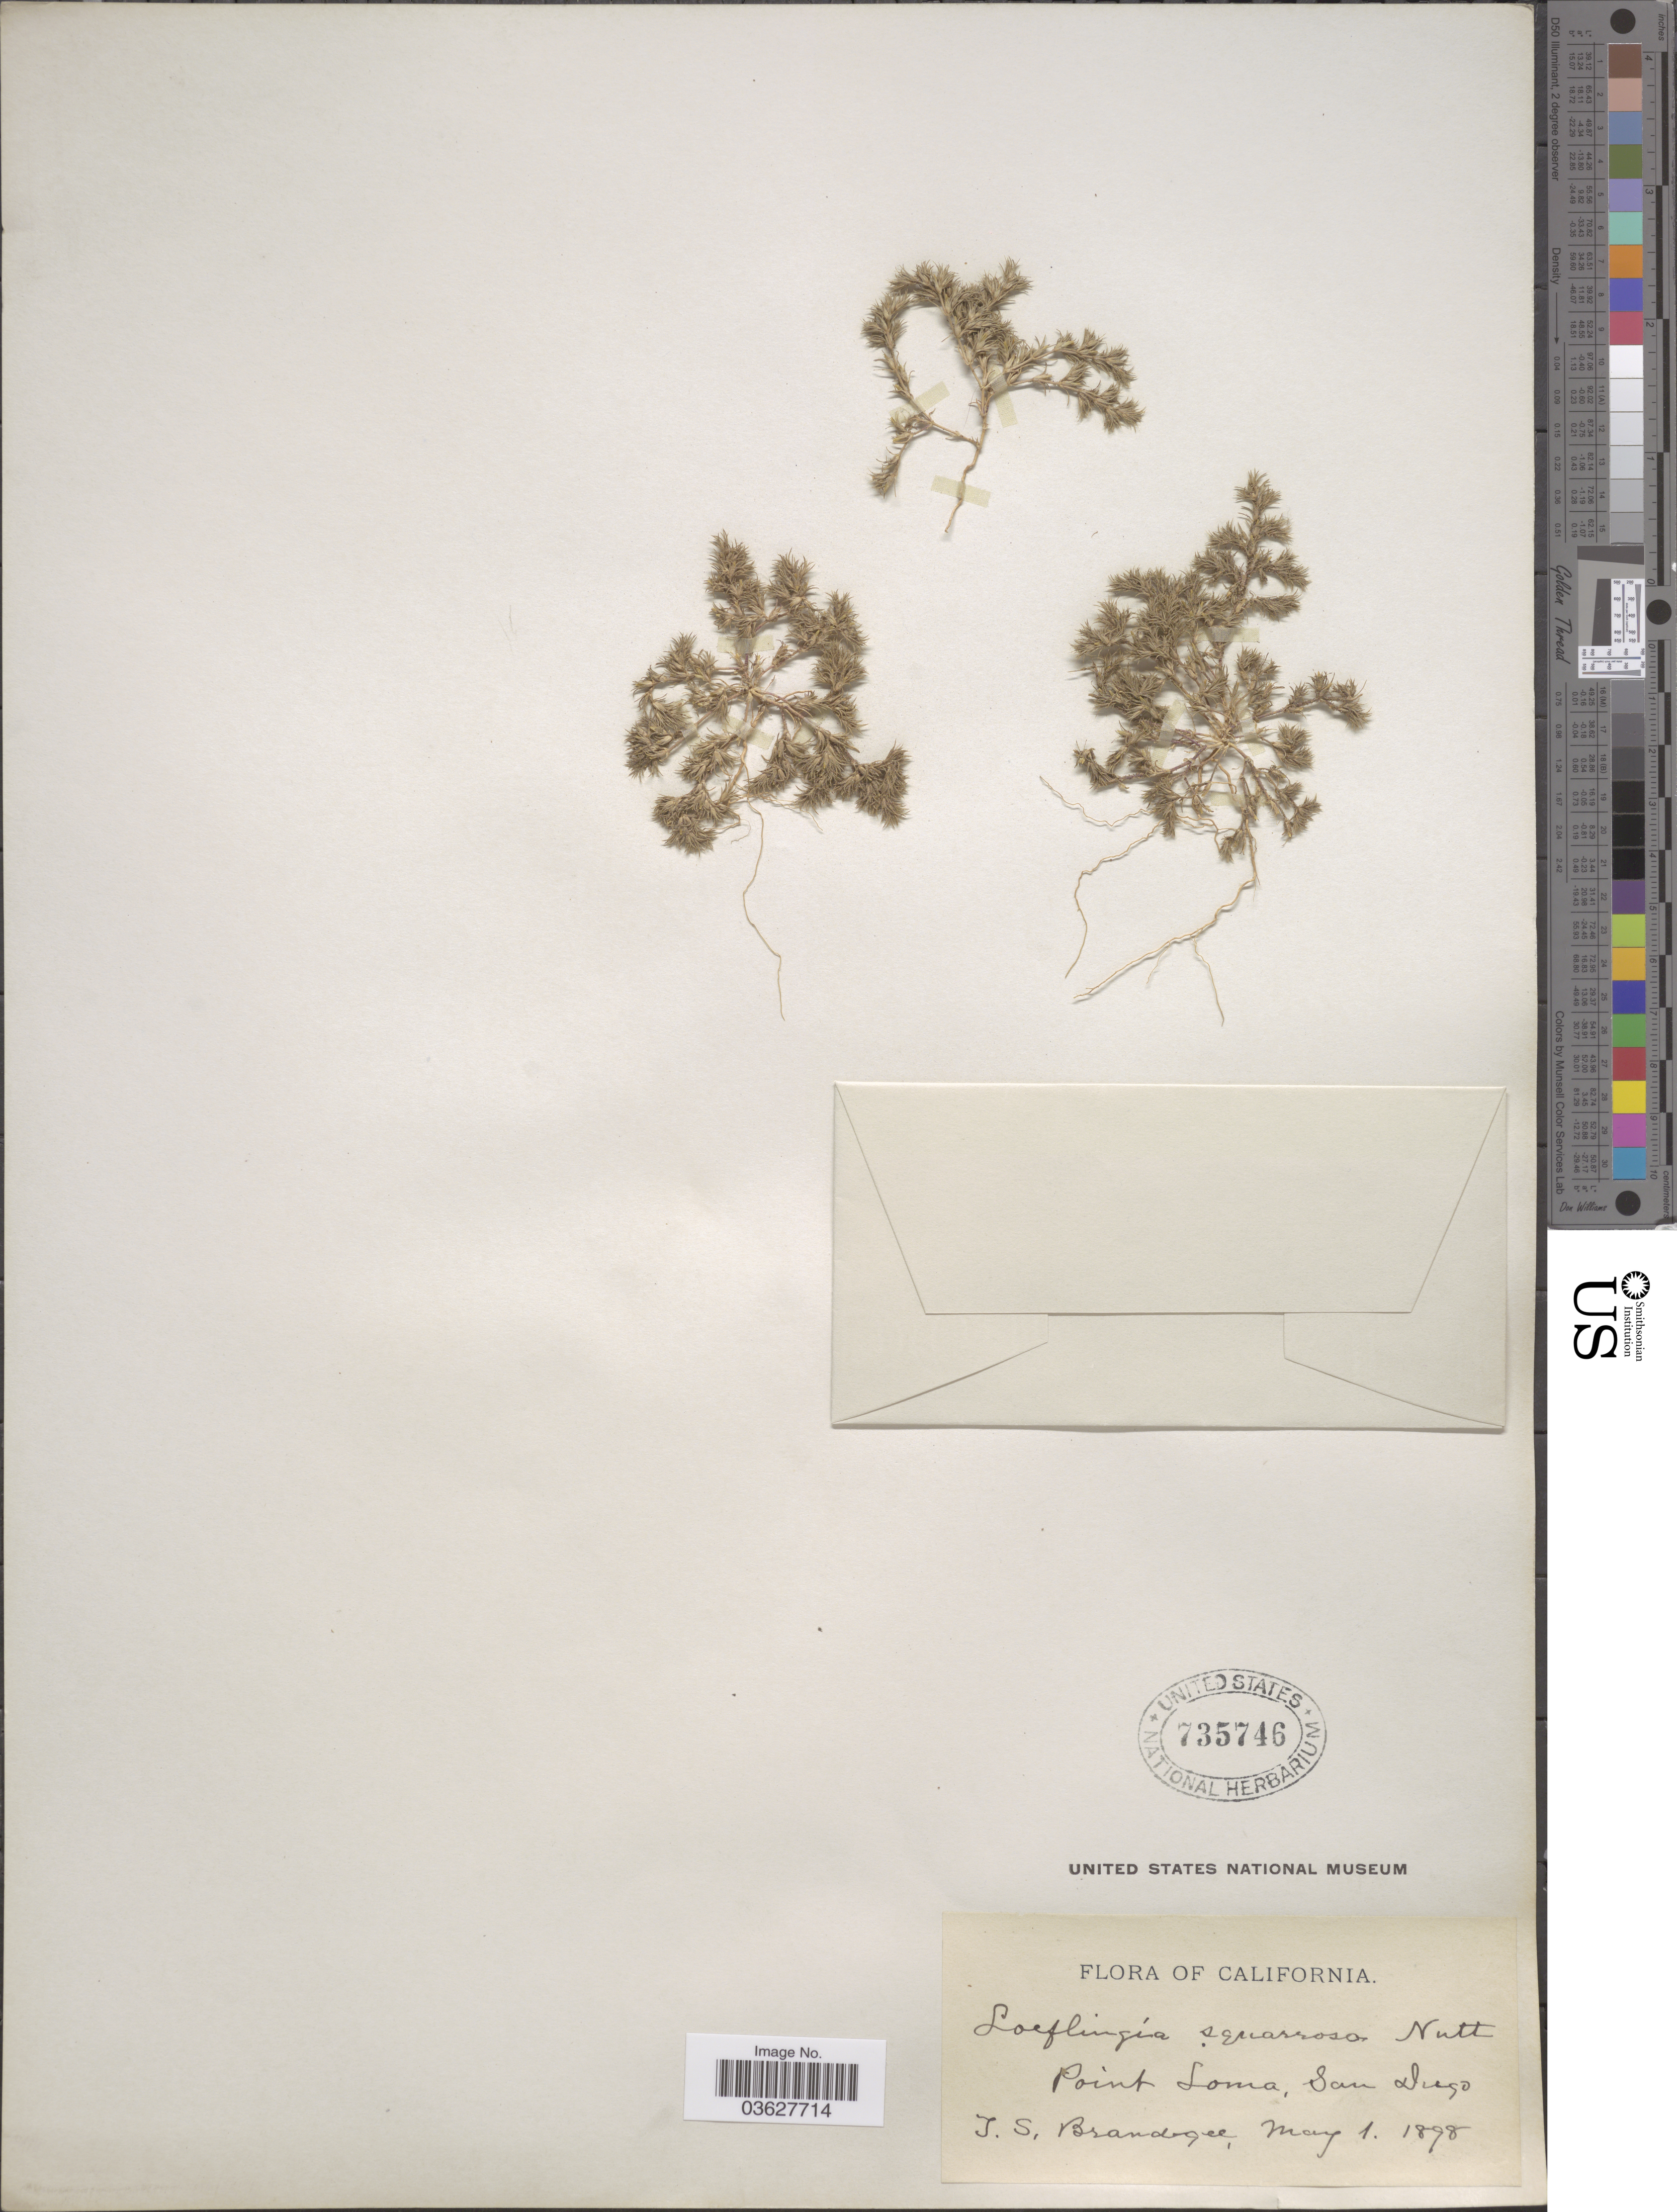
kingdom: Plantae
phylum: Tracheophyta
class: Magnoliopsida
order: Caryophyllales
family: Caryophyllaceae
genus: Loeflingia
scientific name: Loeflingia squarrosa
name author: Nutt.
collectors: T. S. Brandegee (herbarium)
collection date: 1898-05-01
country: United States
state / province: California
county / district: San Diego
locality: Point Loma, San Diego.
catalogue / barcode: US 735746